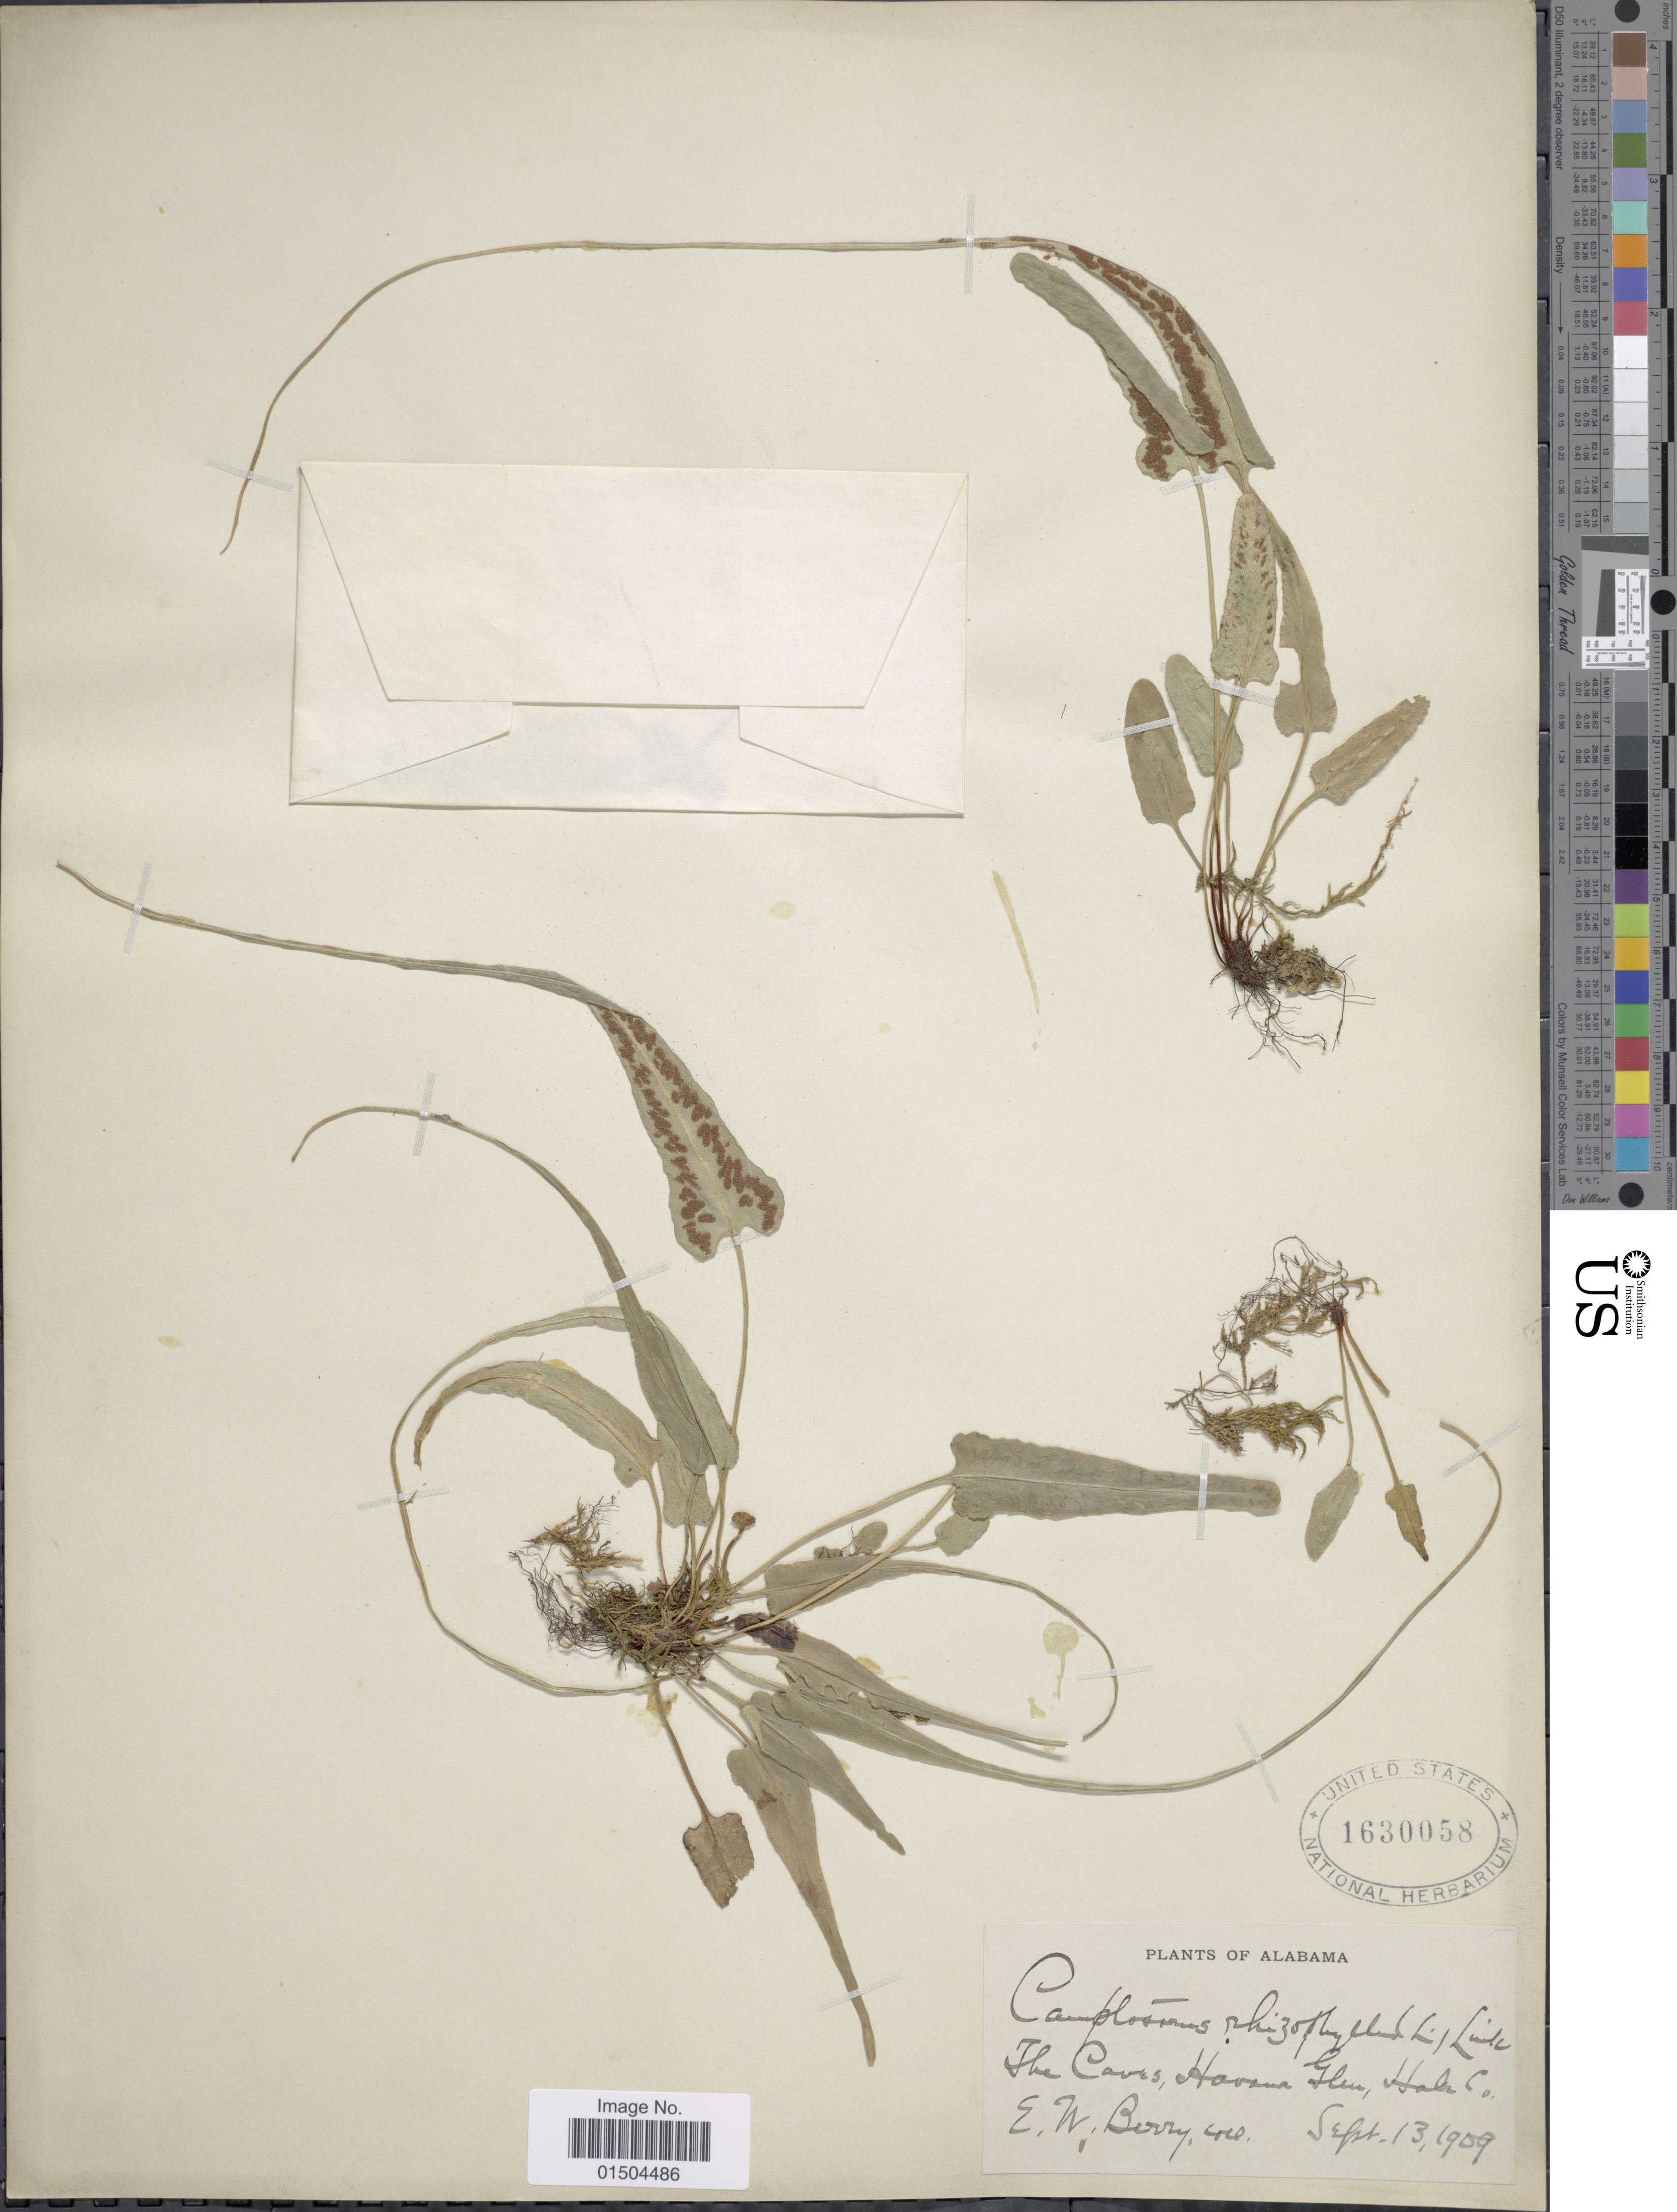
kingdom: Plantae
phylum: Tracheophyta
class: Polypodiopsida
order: Polypodiales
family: Aspleniaceae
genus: Asplenium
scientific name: Asplenium rhizophyllum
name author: L.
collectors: E. Berry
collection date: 1909-09-13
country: United States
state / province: Alabama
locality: The Caves, Havana Glen, Hale Co.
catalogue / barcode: US 1630058